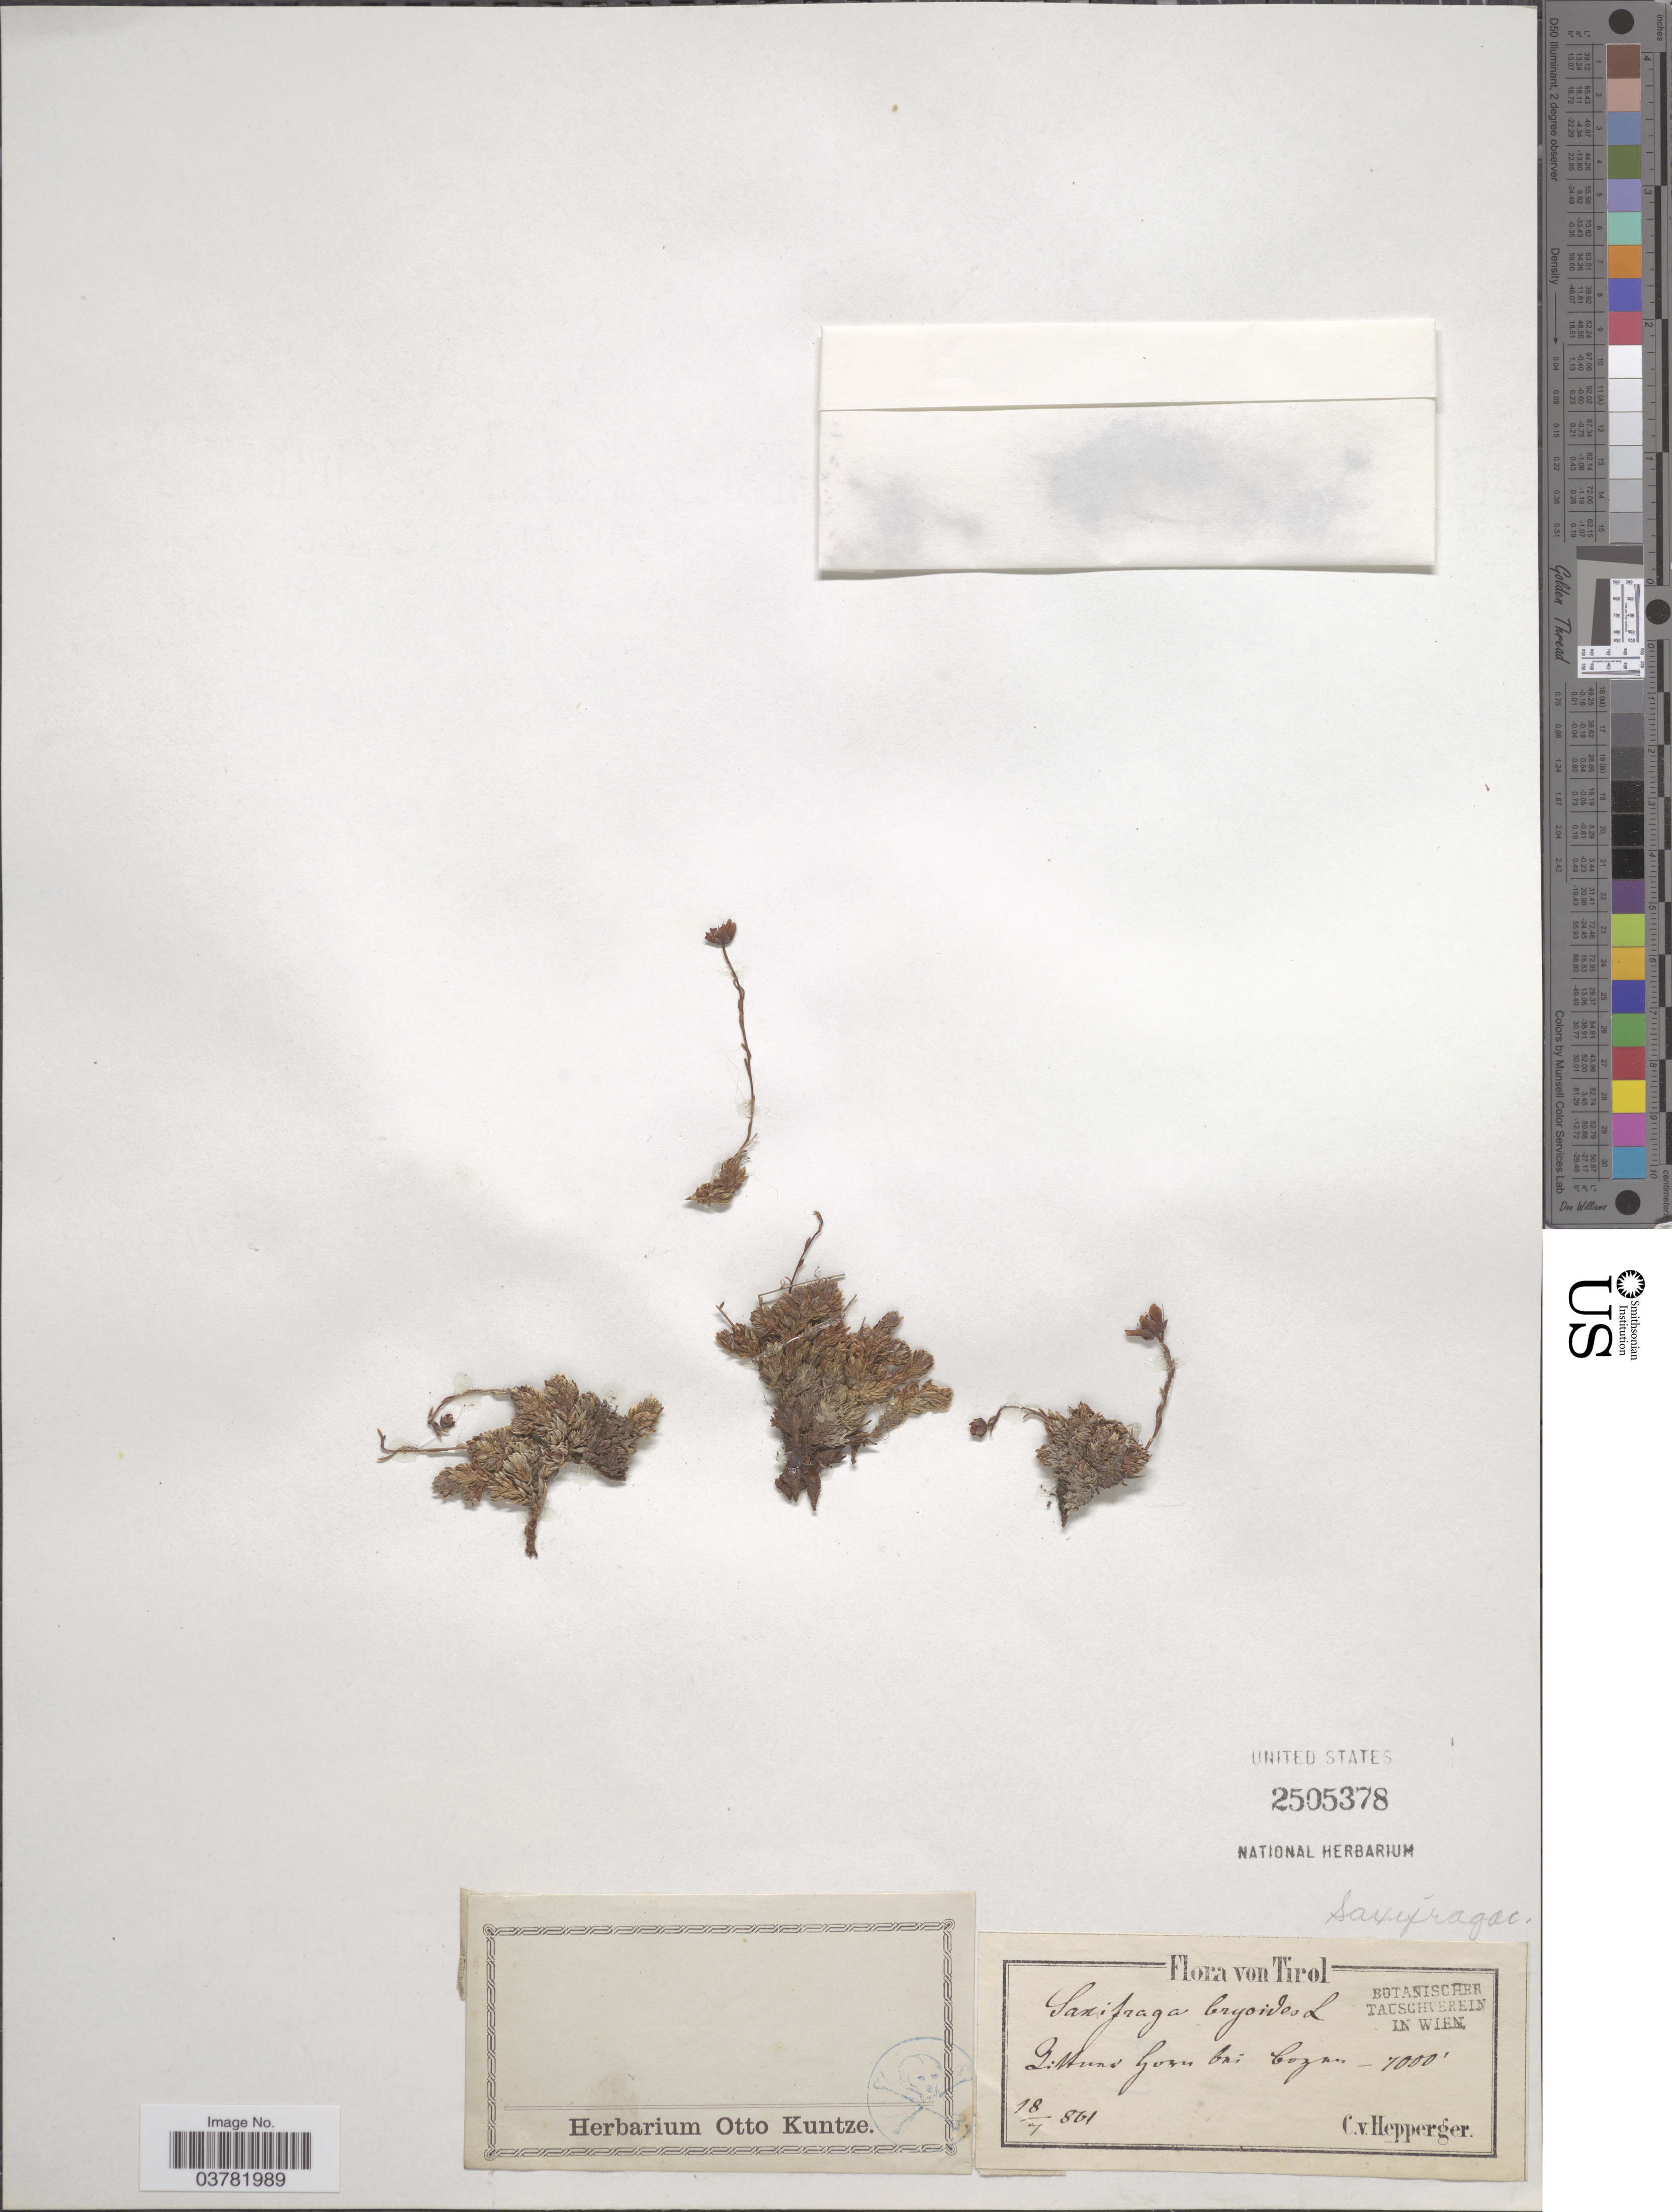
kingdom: Plantae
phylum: Tracheophyta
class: Magnoliopsida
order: Saxifragales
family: Saxifragaceae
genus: Saxifraga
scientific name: Saxifraga bryoides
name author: L.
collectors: C. Hepperger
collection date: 1861-07-18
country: Austria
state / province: Tirol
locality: Gittune Gorn bai Cozan. [interpreted]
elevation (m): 2134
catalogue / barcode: US 2505378